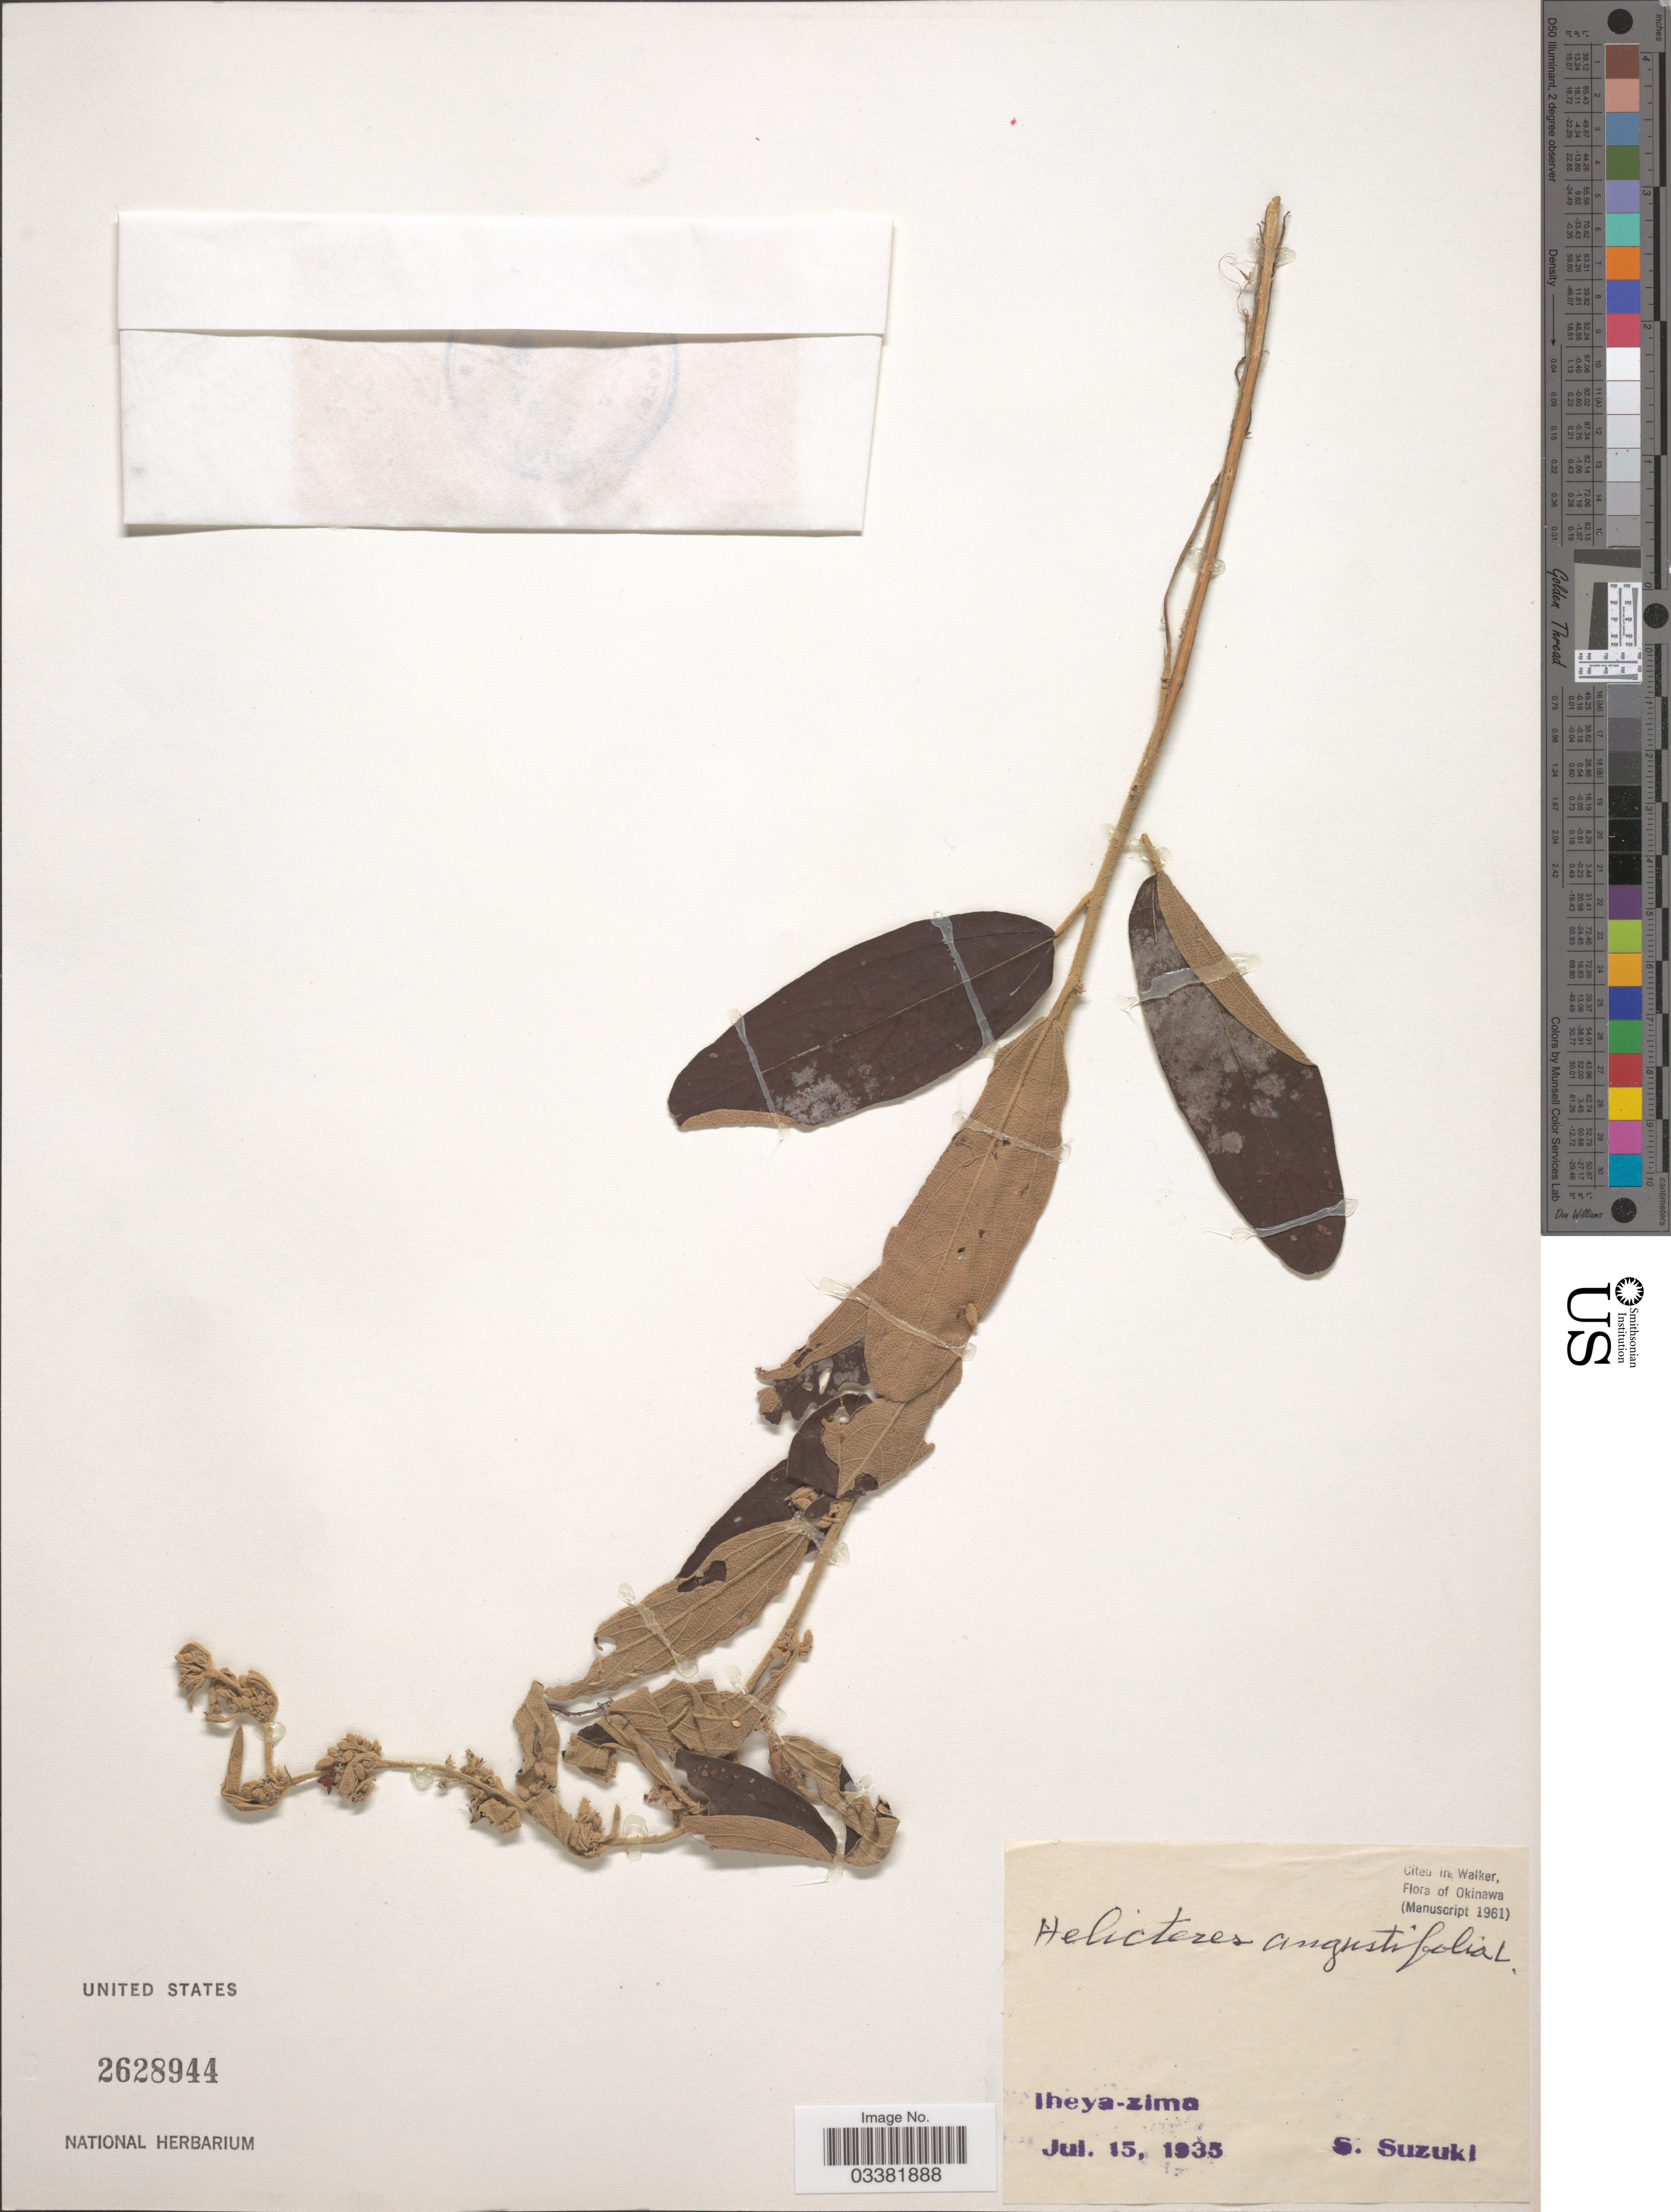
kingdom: Plantae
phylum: Tracheophyta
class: Magnoliopsida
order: Malvales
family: Malvaceae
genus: Helicteres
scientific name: Helicteres angustifolia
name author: L.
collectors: S. Suzuki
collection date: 1935-07-15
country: Japan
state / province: Okinawa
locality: Iheya-zima.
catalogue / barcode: US 2628944